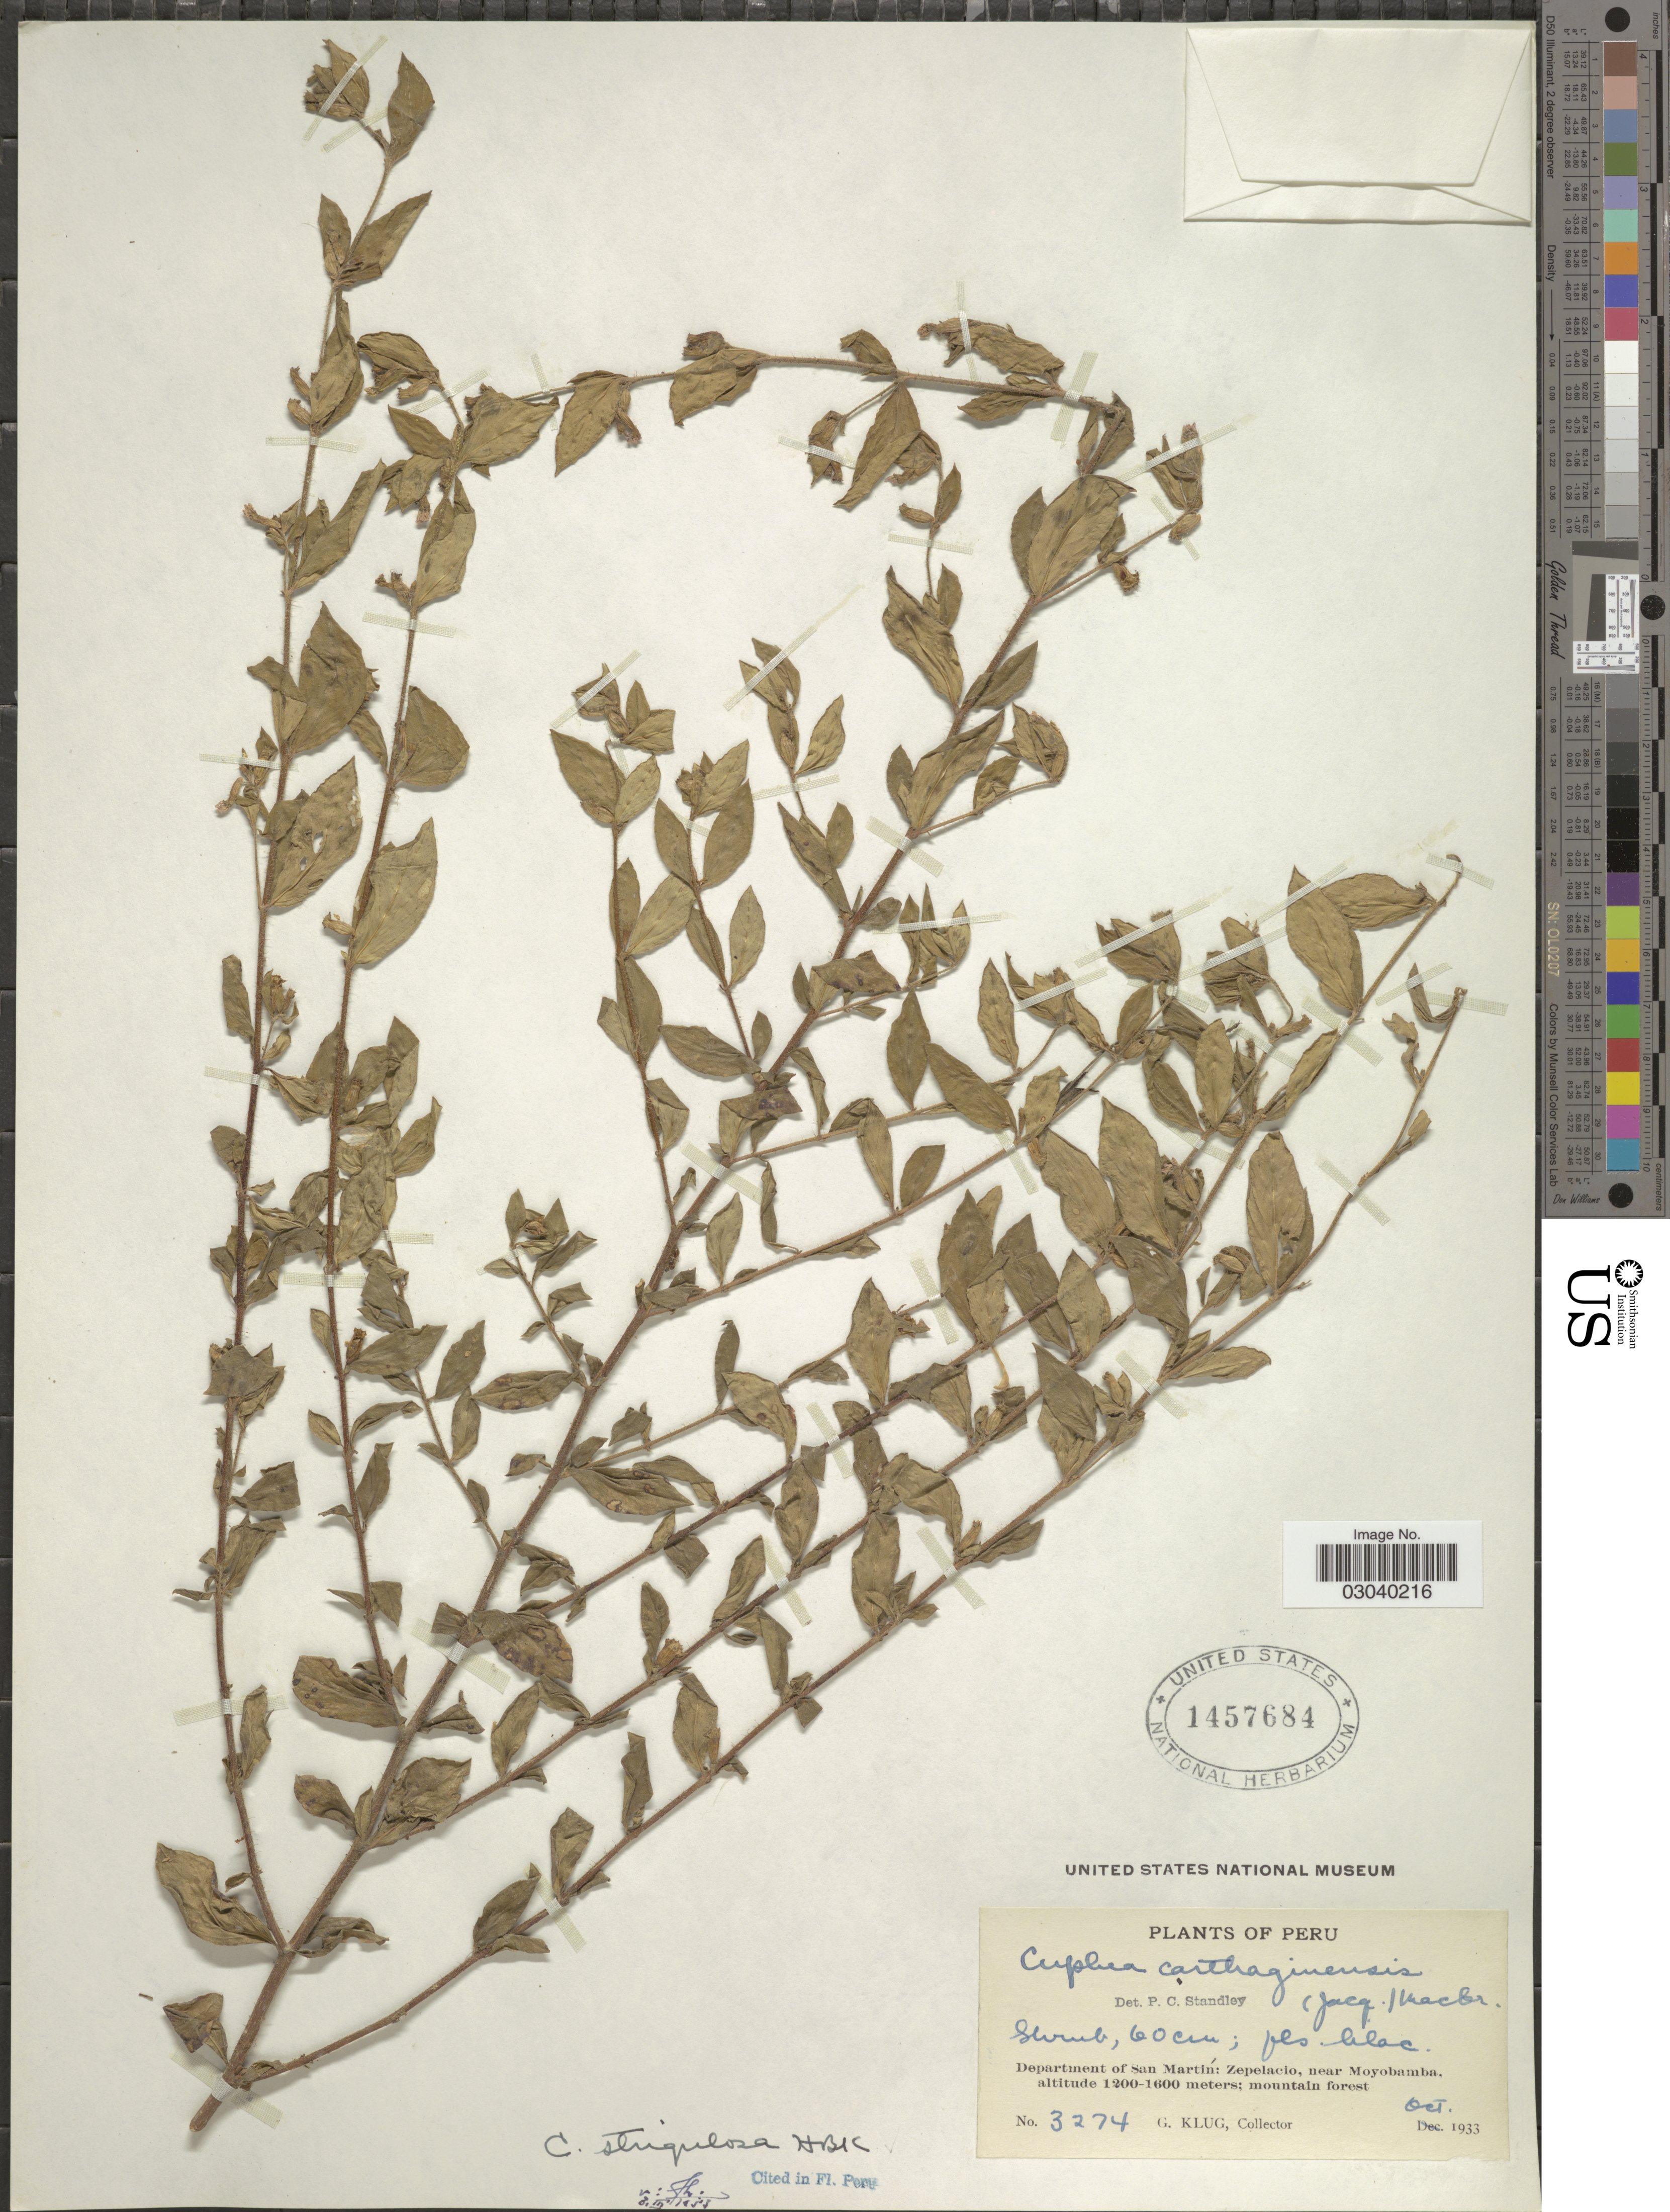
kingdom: Plantae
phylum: Tracheophyta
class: Magnoliopsida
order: Myrtales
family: Lythraceae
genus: Cuphea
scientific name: Cuphea strigulosa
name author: Kunth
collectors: G. Klug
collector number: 3274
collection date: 1933-10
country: Peru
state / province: San Martín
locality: Department of San Martín: Zepelacio, near Moyobamba.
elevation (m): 1200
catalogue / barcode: US 1457684